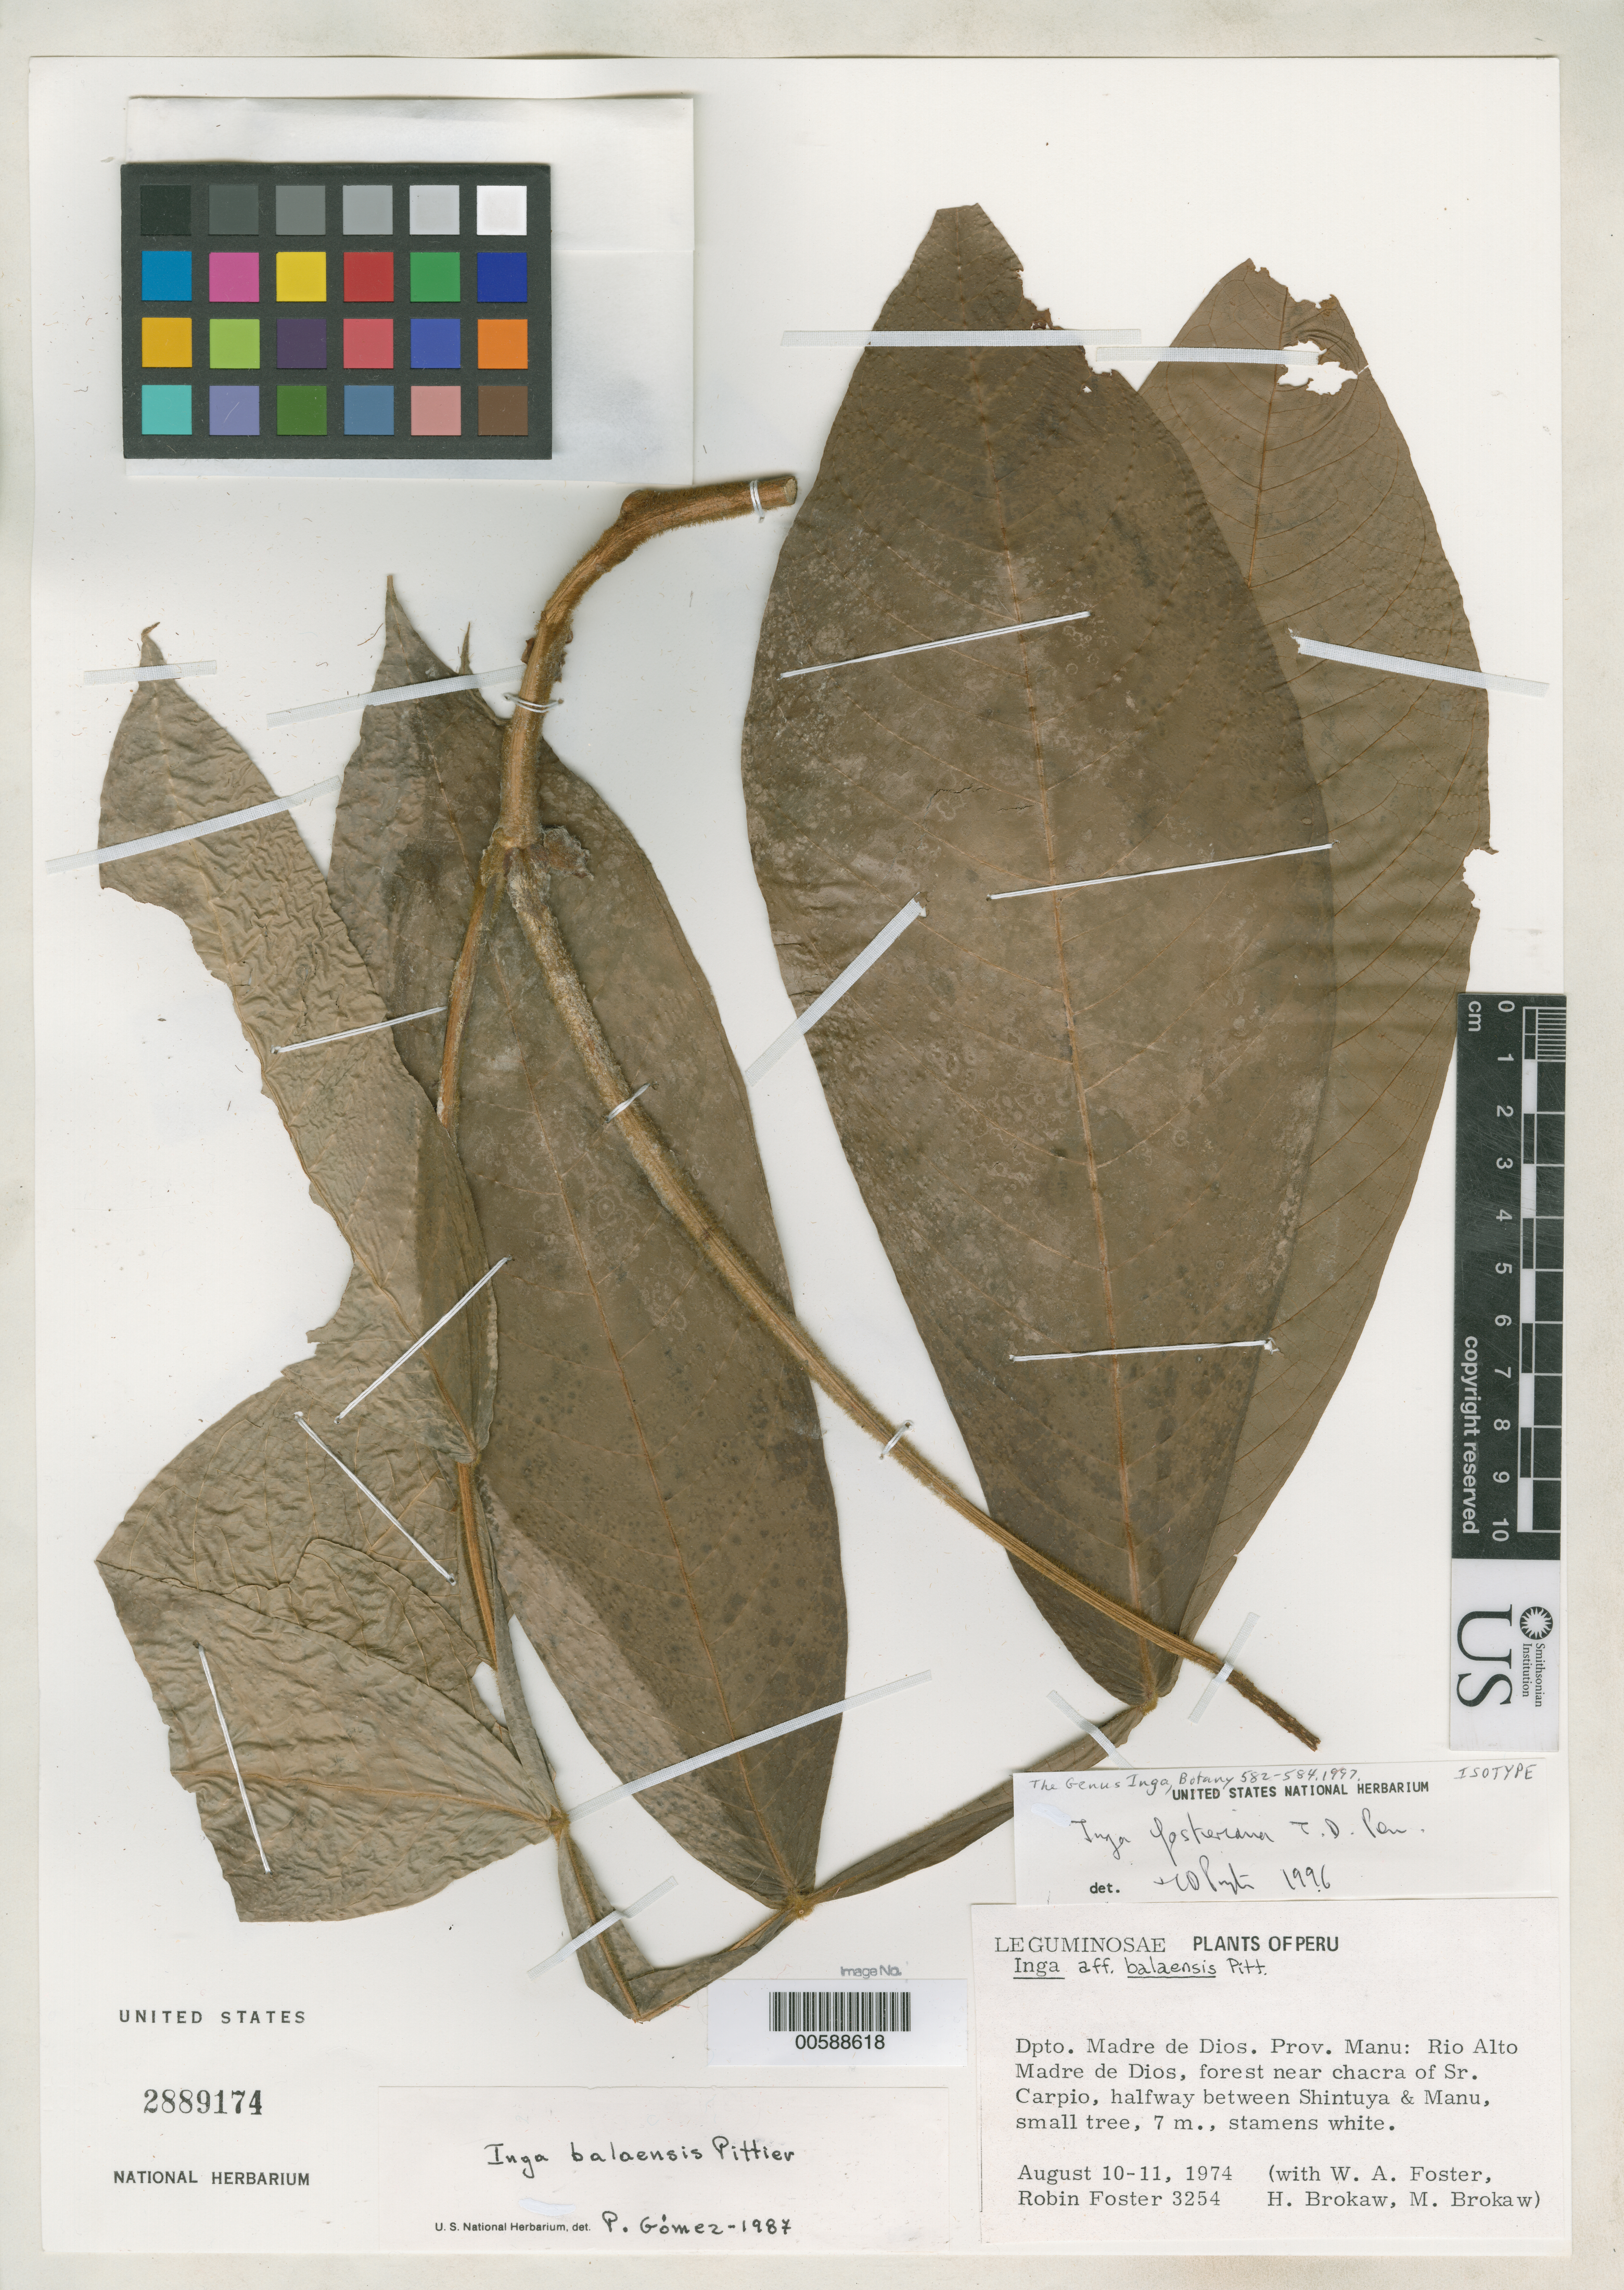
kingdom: Plantae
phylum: Tracheophyta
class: Magnoliopsida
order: Fabales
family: Fabaceae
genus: Inga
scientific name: Inga fosteriana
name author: T.D. Penn.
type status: Isotype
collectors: R. B. Foster, W. Foster, H. Brokaw & M. Brokaw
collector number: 3254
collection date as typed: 10 Aug 1974 to 11 Aug 1974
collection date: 1974-08-10/1974-08-11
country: Peru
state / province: Madre de Dios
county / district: Manú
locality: Rio Alto Madre de Dios, forest near Chacra of Sr. Carpio, halfway between Shintuya & Manu.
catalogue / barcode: US 2889174